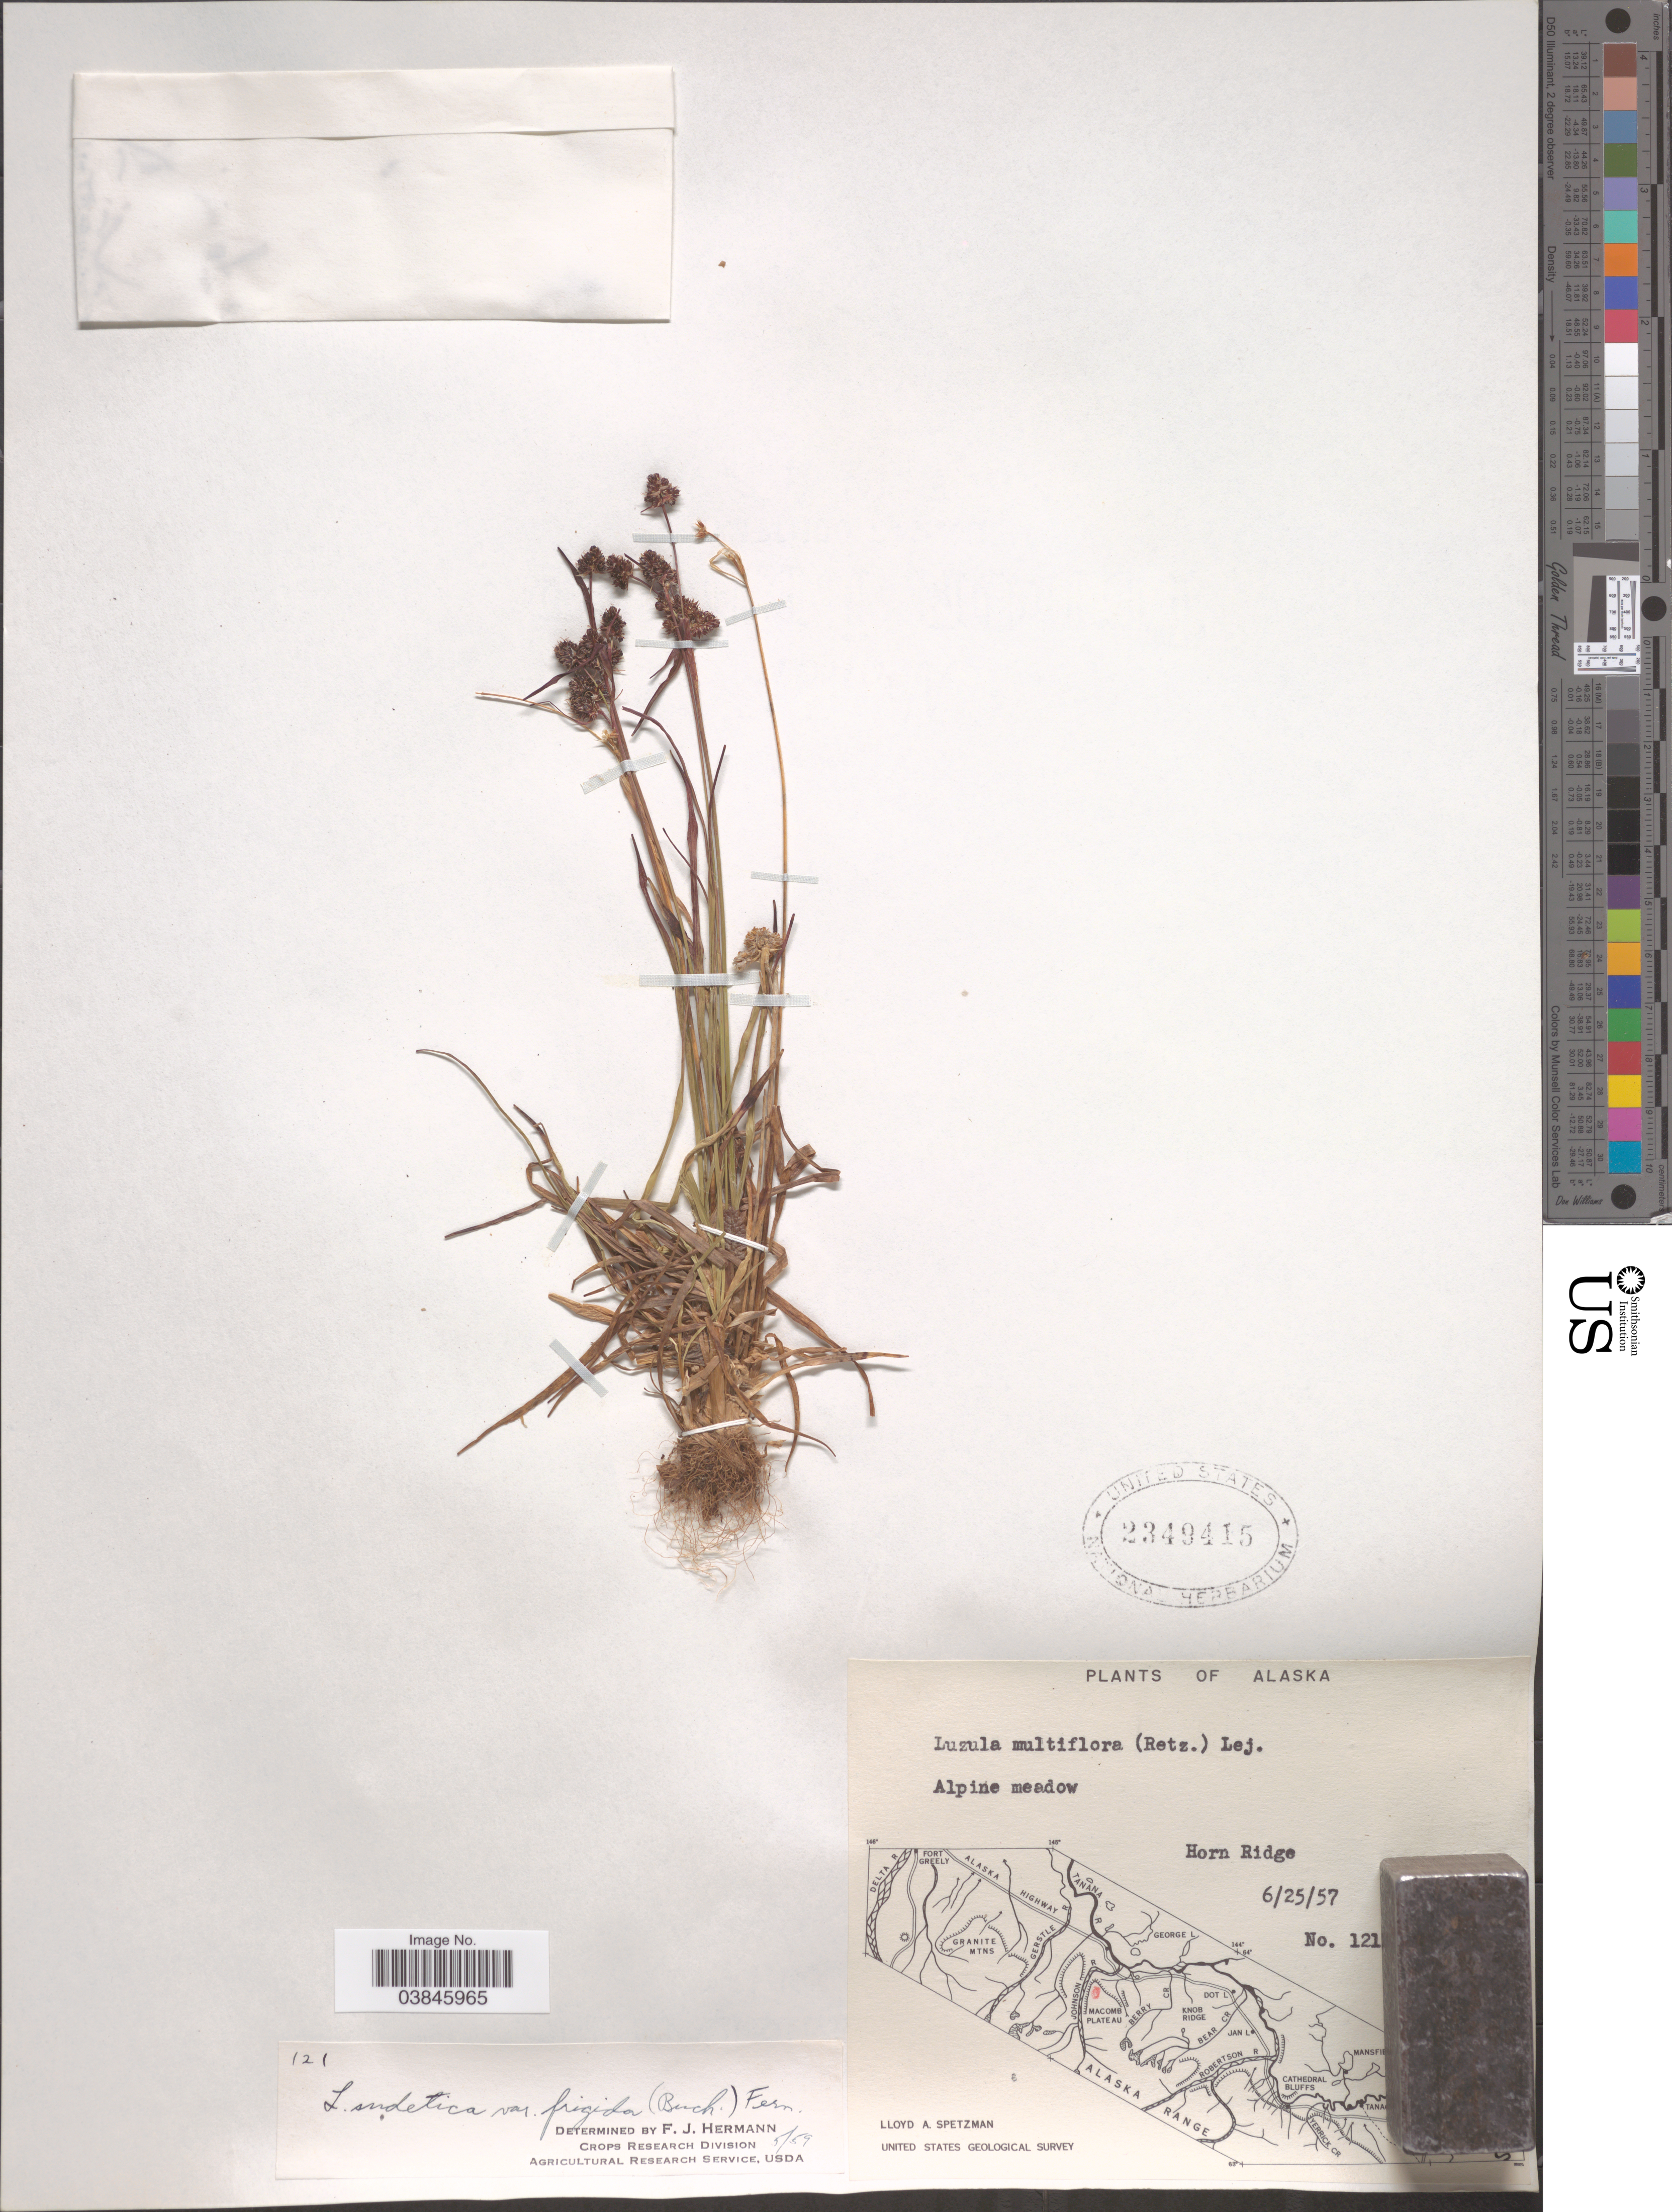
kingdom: Plantae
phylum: Tracheophyta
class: Liliopsida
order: Poales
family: Juncaceae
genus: Luzula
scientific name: Luzula multiflora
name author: (Ehrh.) Lej.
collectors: L. Spetzman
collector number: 121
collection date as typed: Transcribed d/m/y: 25/6/57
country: United States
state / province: Alaska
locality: Horn Ridge.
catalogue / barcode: US 2349415